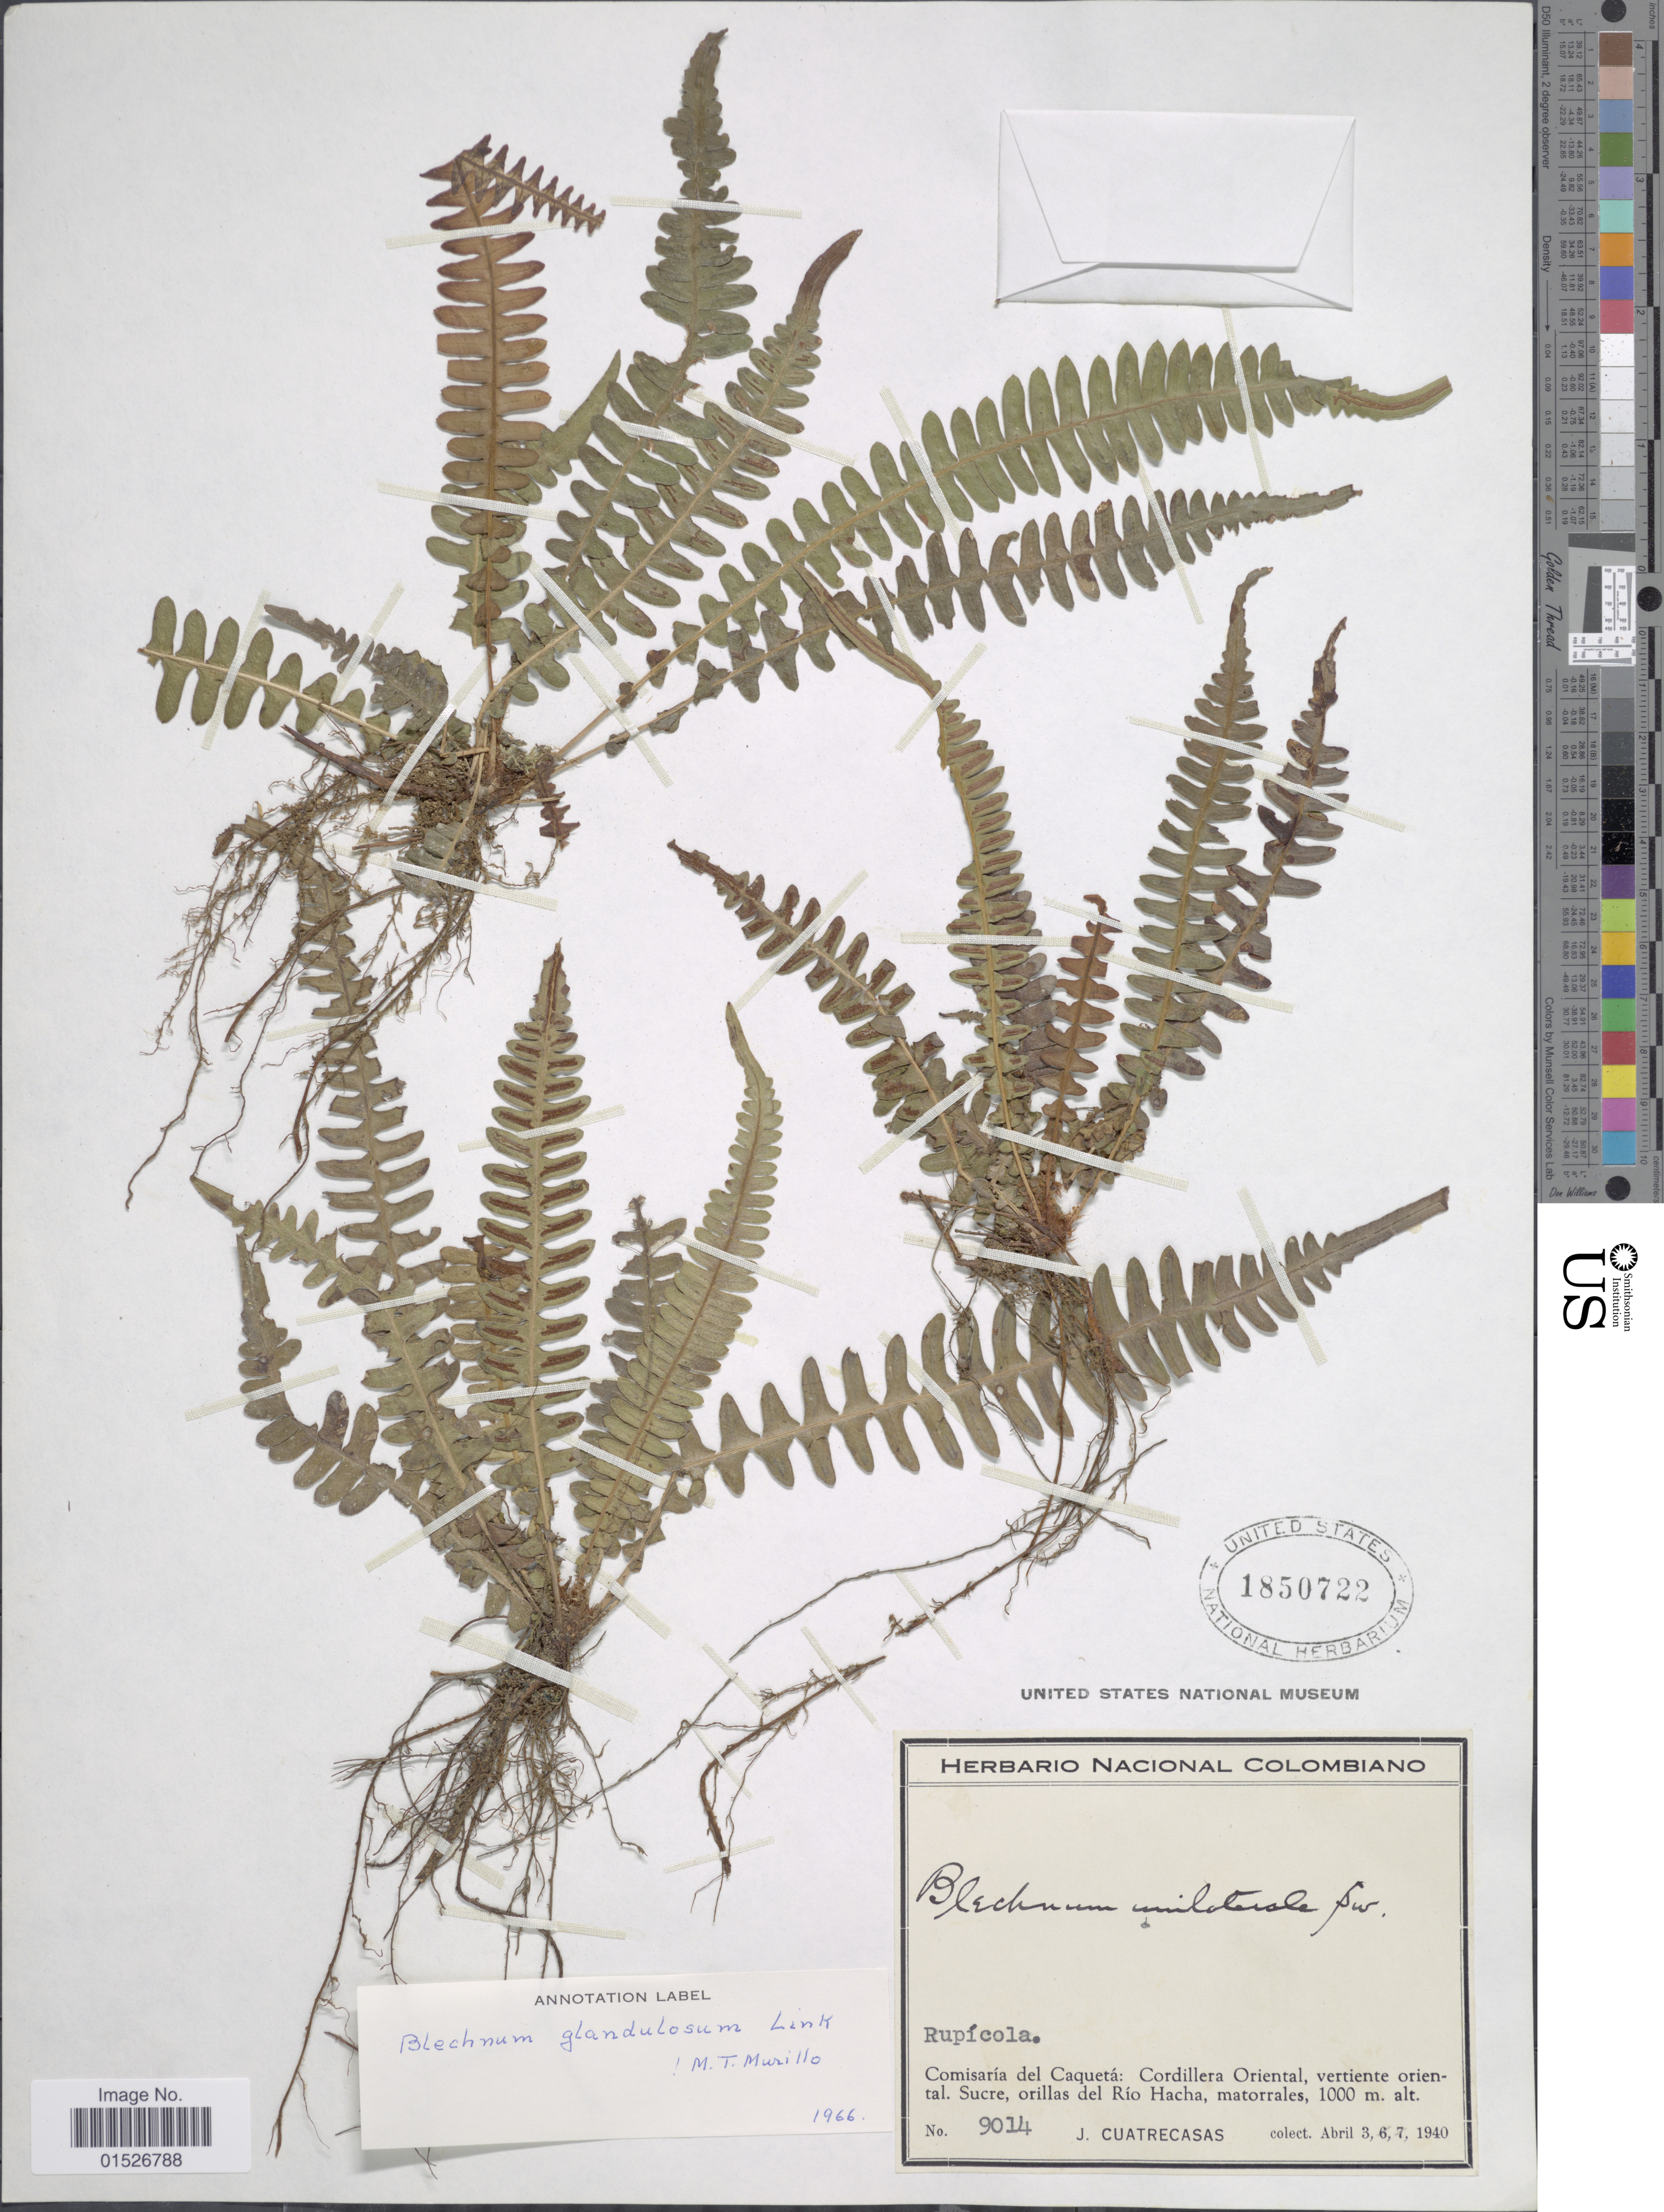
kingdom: Plantae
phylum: Tracheophyta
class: Polypodiopsida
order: Polypodiales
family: Blechnaceae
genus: Blechnum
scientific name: Blechnum polypodioides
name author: Raddi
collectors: J. Cuatrecasas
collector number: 9014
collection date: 1940-04-03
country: Colombia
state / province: Caquetá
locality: Comisaria del Caqueta: Cordillera Oriental, vertiente oriental. Sucre, orillas del Rio Hacha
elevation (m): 1000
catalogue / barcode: US 1850722